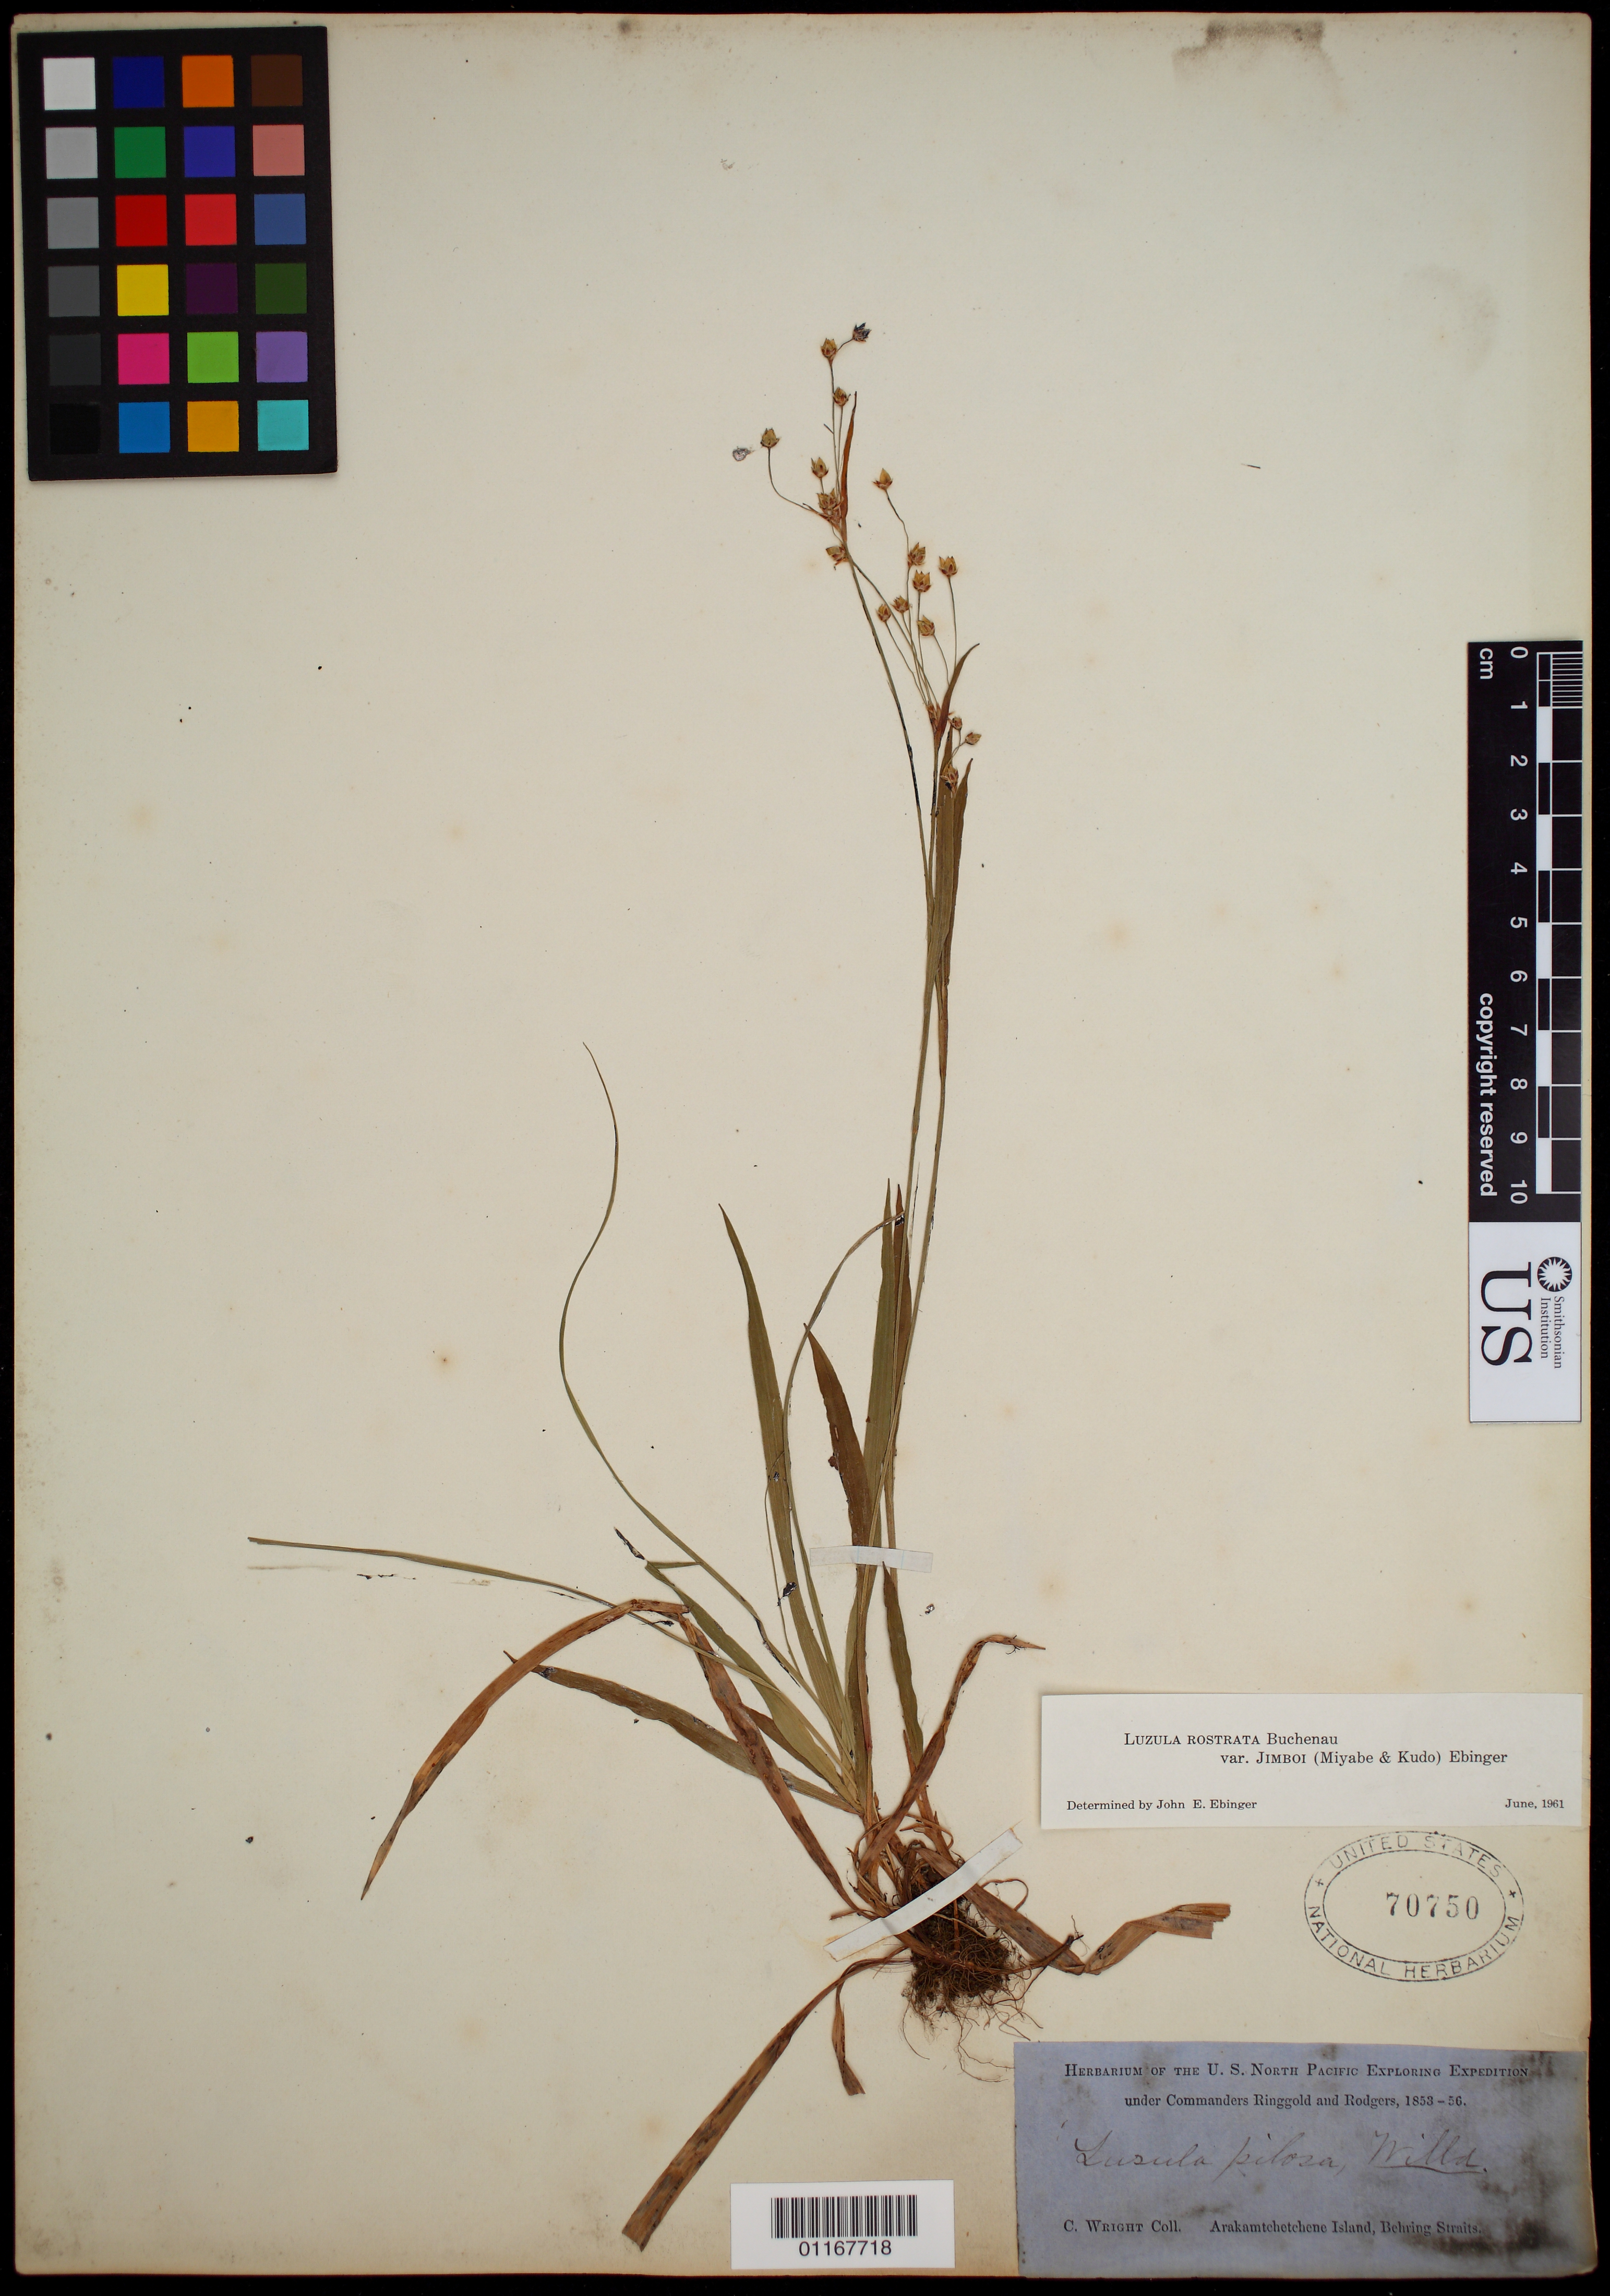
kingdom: Plantae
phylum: Tracheophyta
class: Liliopsida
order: Poales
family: Juncaceae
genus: Luzula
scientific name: Luzula rostrata var. jimboi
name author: (Miyabe & Kudô) Ebinger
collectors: C. Wright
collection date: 1853/1856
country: Russian Federation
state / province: Chukotka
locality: Arakamtchetchene I. Bering's Straits.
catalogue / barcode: US 70350